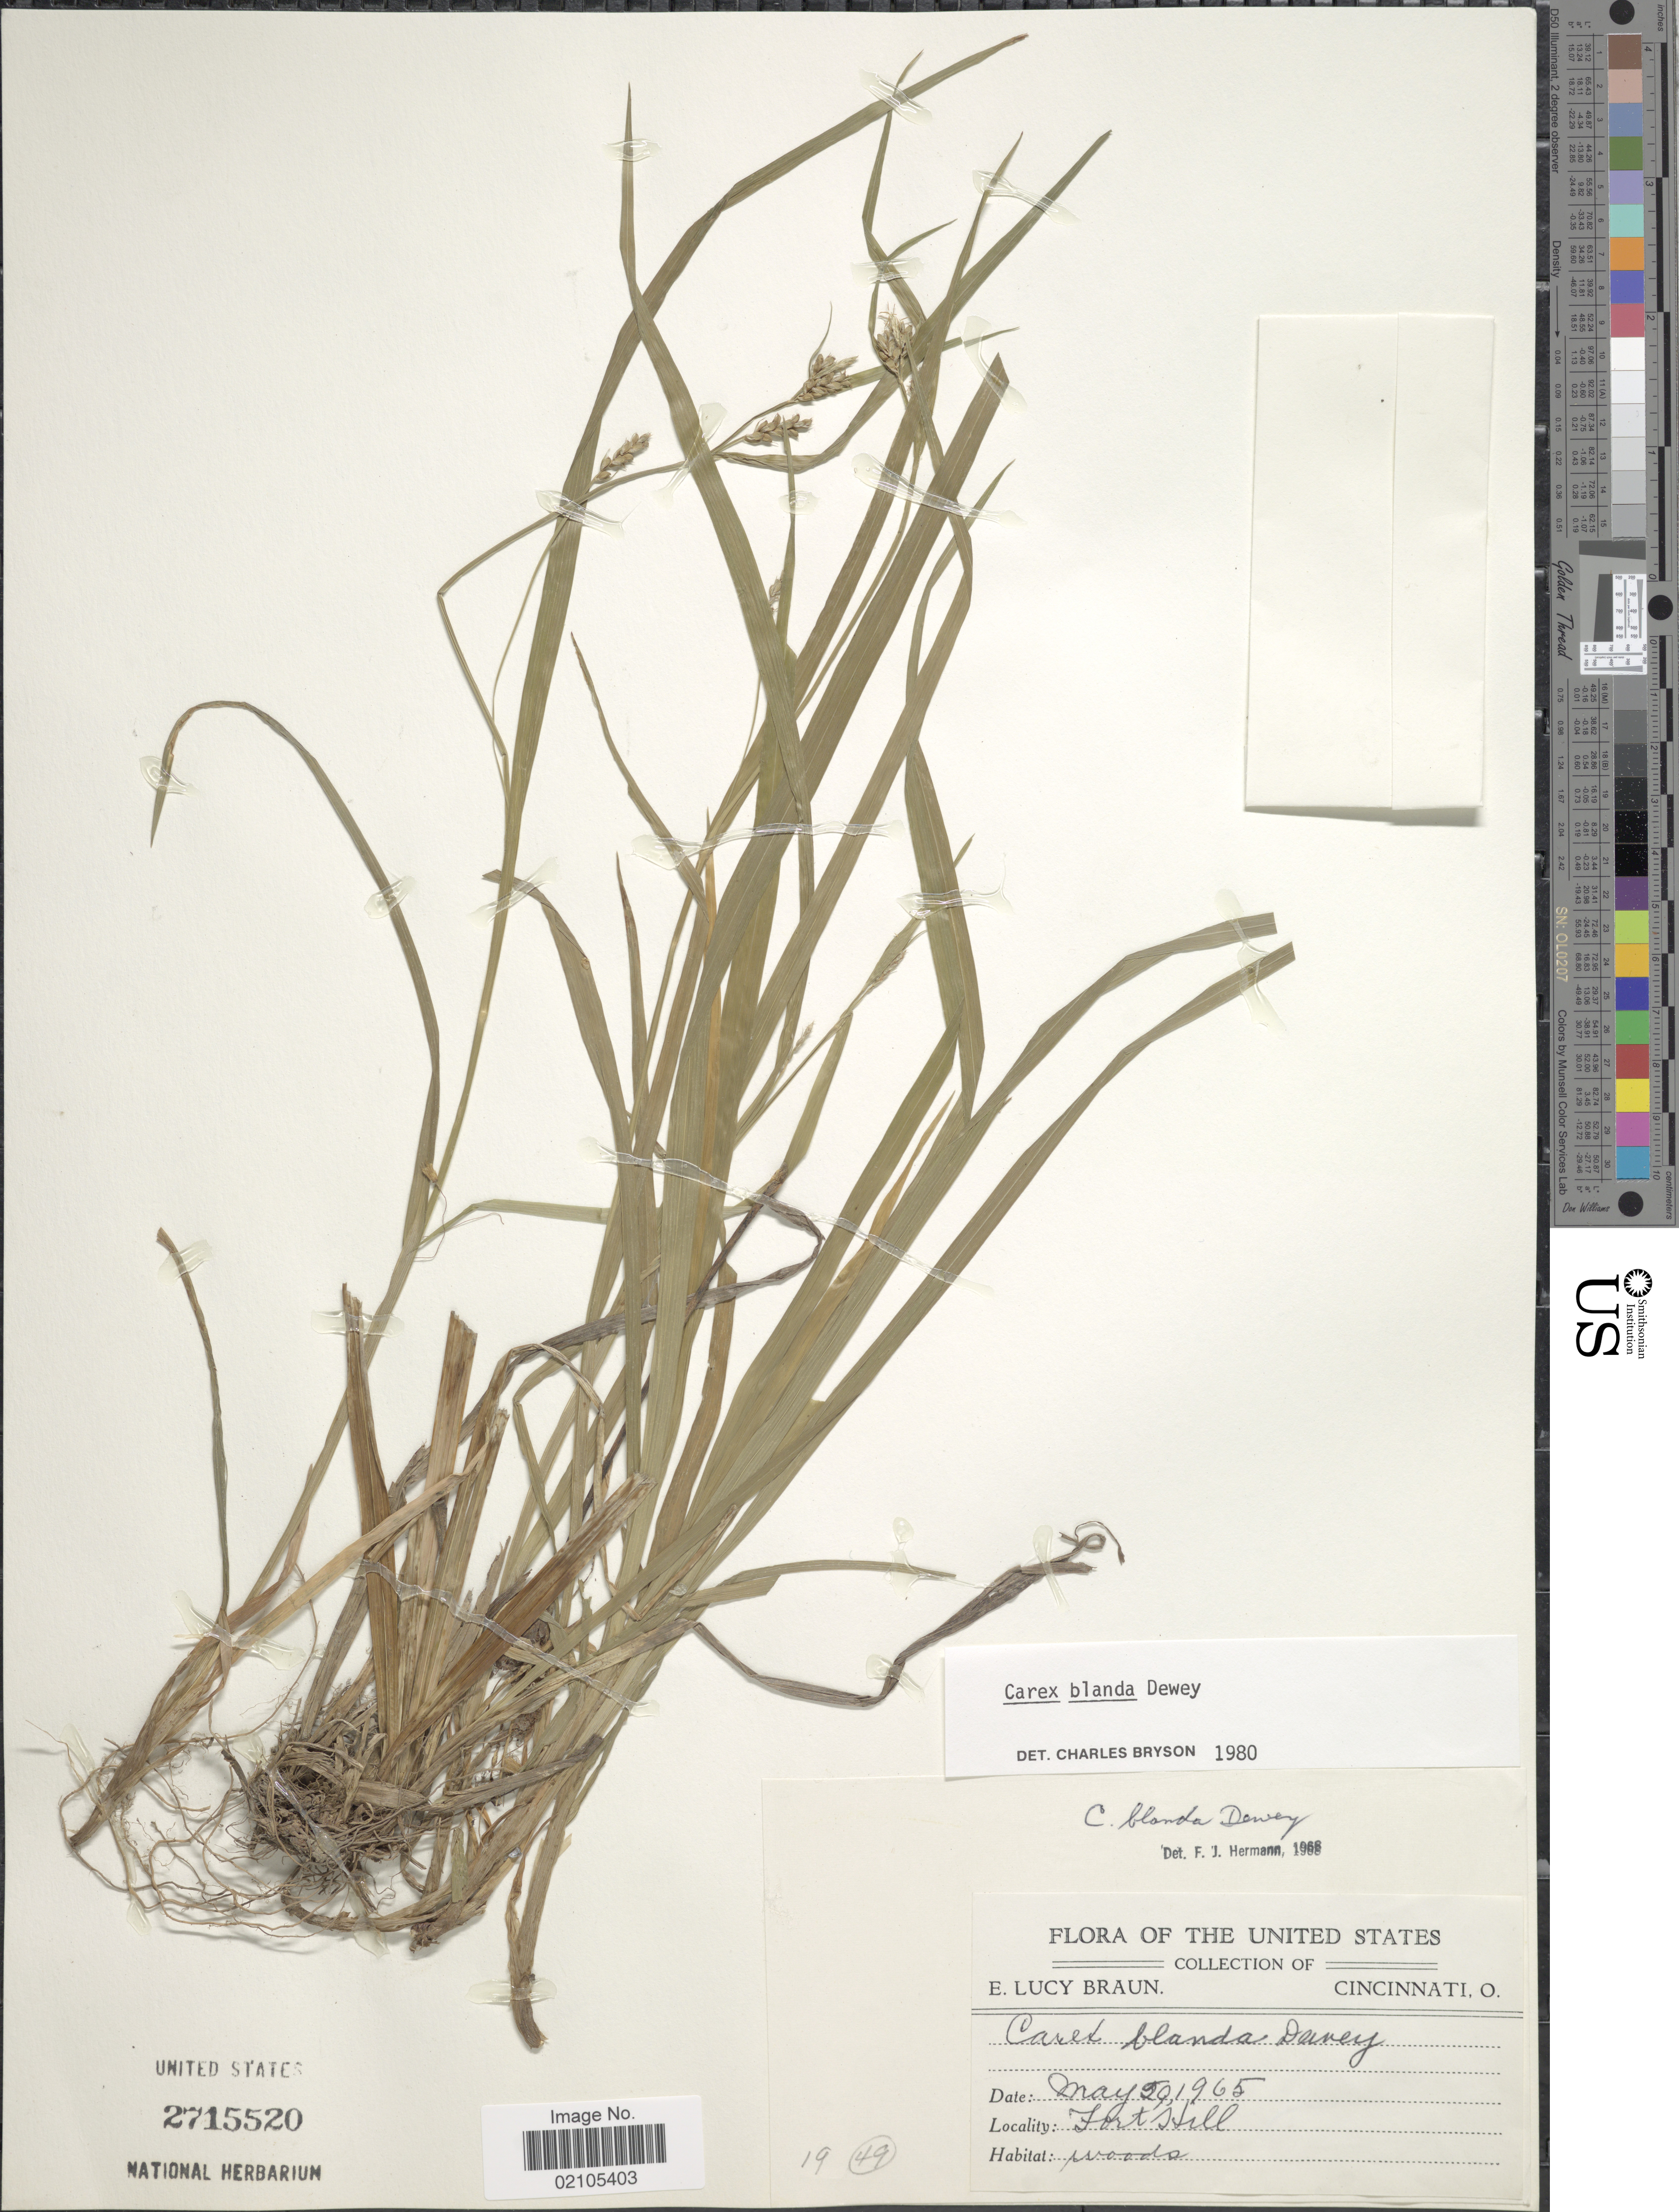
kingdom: Plantae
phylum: Tracheophyta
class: Liliopsida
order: Poales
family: Cyperaceae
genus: Carex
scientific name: Carex blanda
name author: Dewey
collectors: E. L. Braun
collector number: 49?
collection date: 1965-05-29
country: United States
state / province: Ohio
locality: Fort Hill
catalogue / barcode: US 2715520